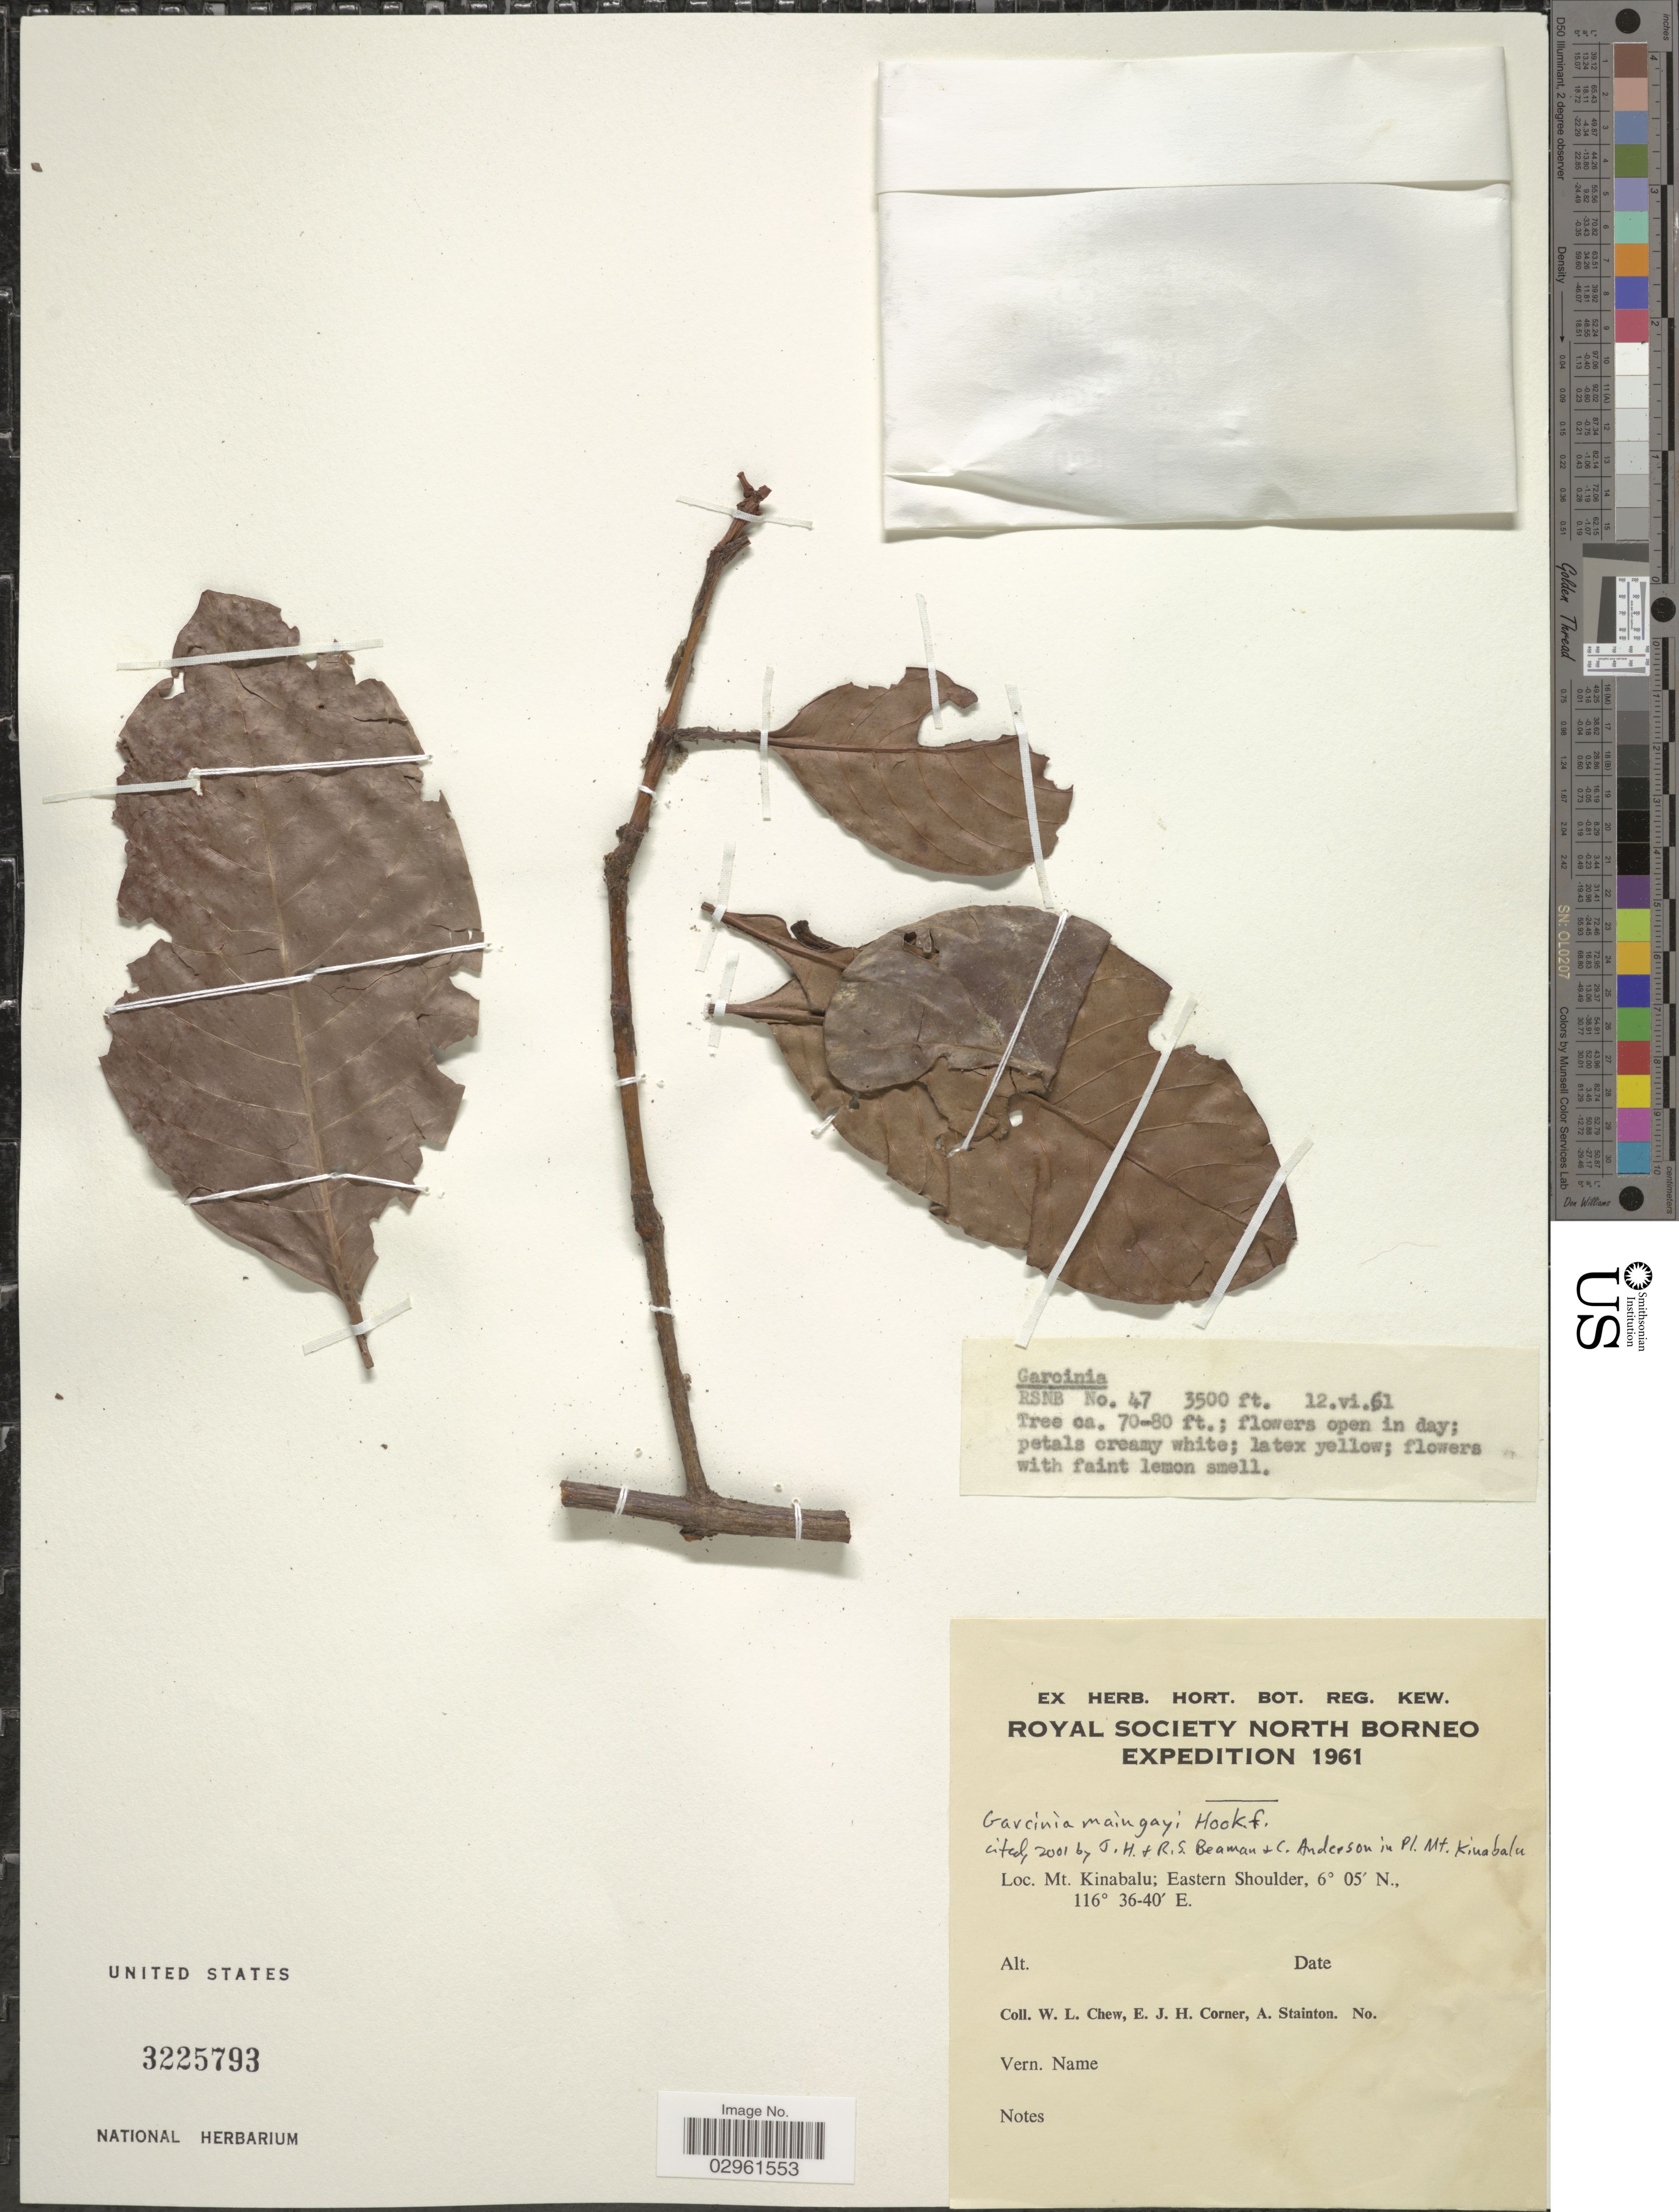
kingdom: Plantae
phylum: Tracheophyta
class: Magnoliopsida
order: Malpighiales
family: Clusiaceae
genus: Garcinia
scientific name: Garcinia maingayi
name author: Hook. f. ex T. Anderson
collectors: W. Chew, E. Corner & A. Stainton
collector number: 47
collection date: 1961-06-12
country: Malaysia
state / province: Sabah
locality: Mt. Kinabalu; Eastern Shoulder.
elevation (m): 1067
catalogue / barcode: US 3225793